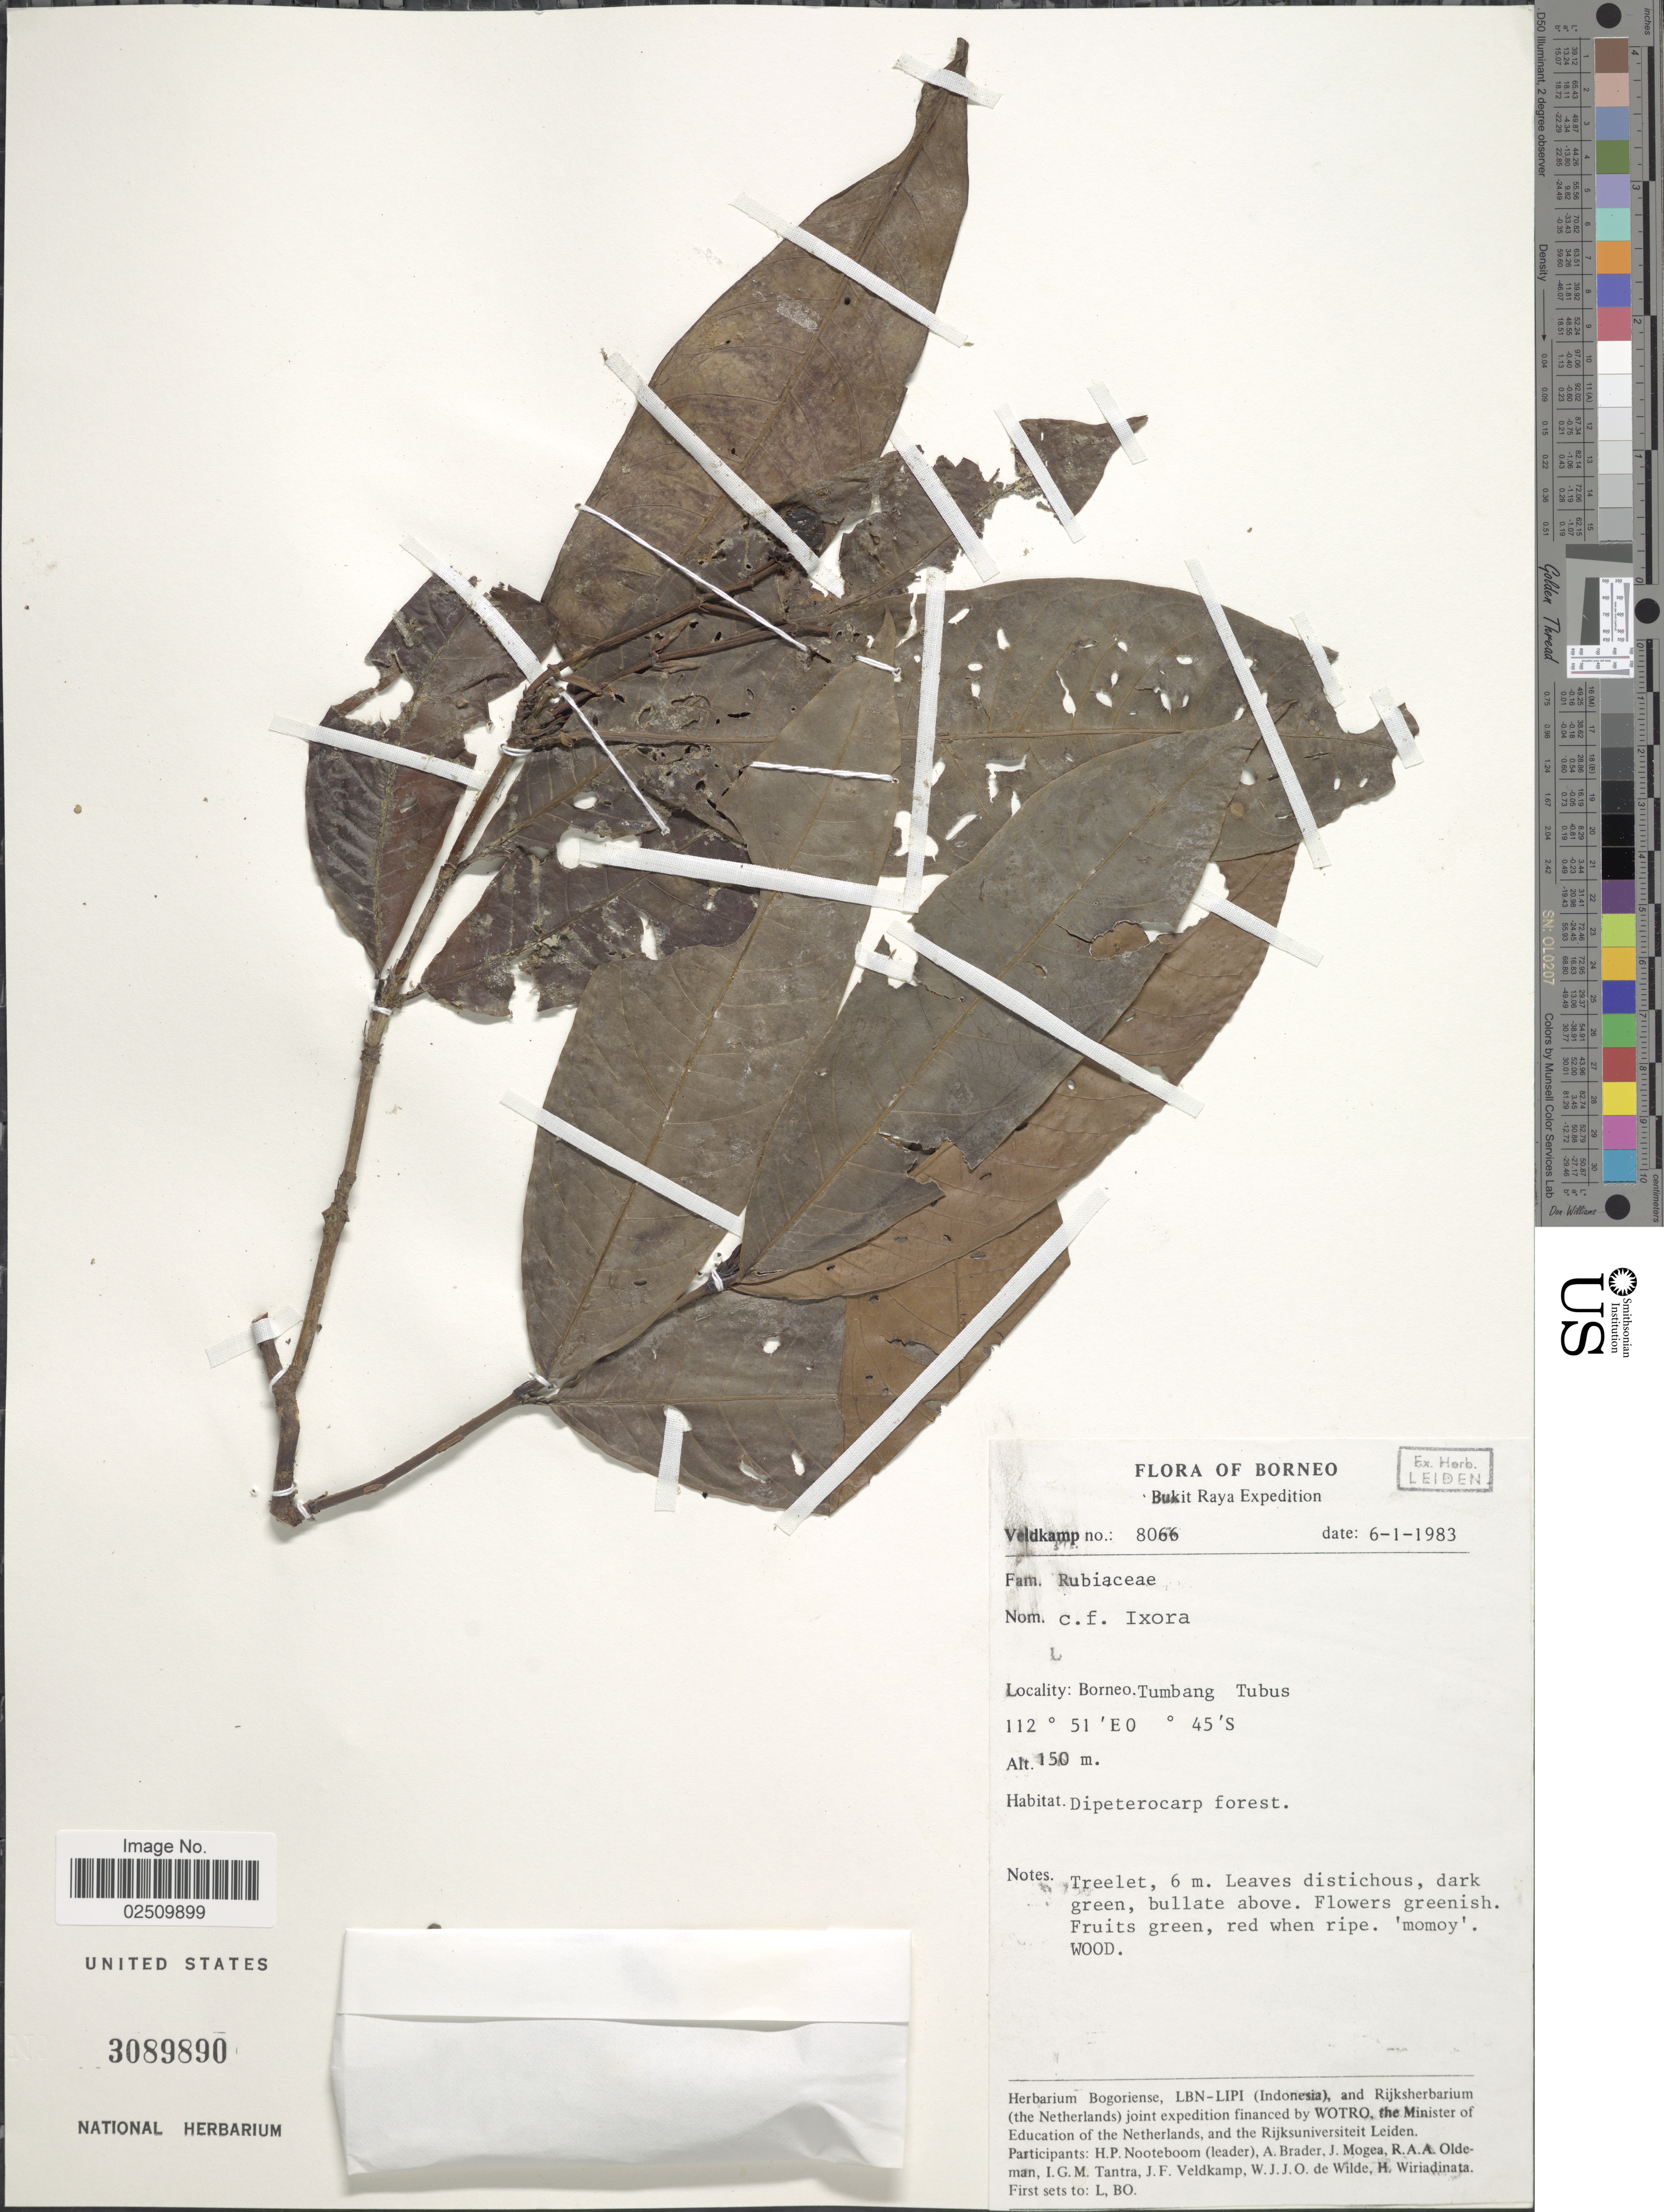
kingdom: Plantae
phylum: Tracheophyta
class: Magnoliopsida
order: Gentianales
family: Rubiaceae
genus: Ixora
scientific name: Ixora sp.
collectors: J. F. Veldkamp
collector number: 8066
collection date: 1983-01-06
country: Indonesia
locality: Borneo. Bukit Raya. Tumbang Tubus.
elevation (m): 150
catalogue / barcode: US 3089890